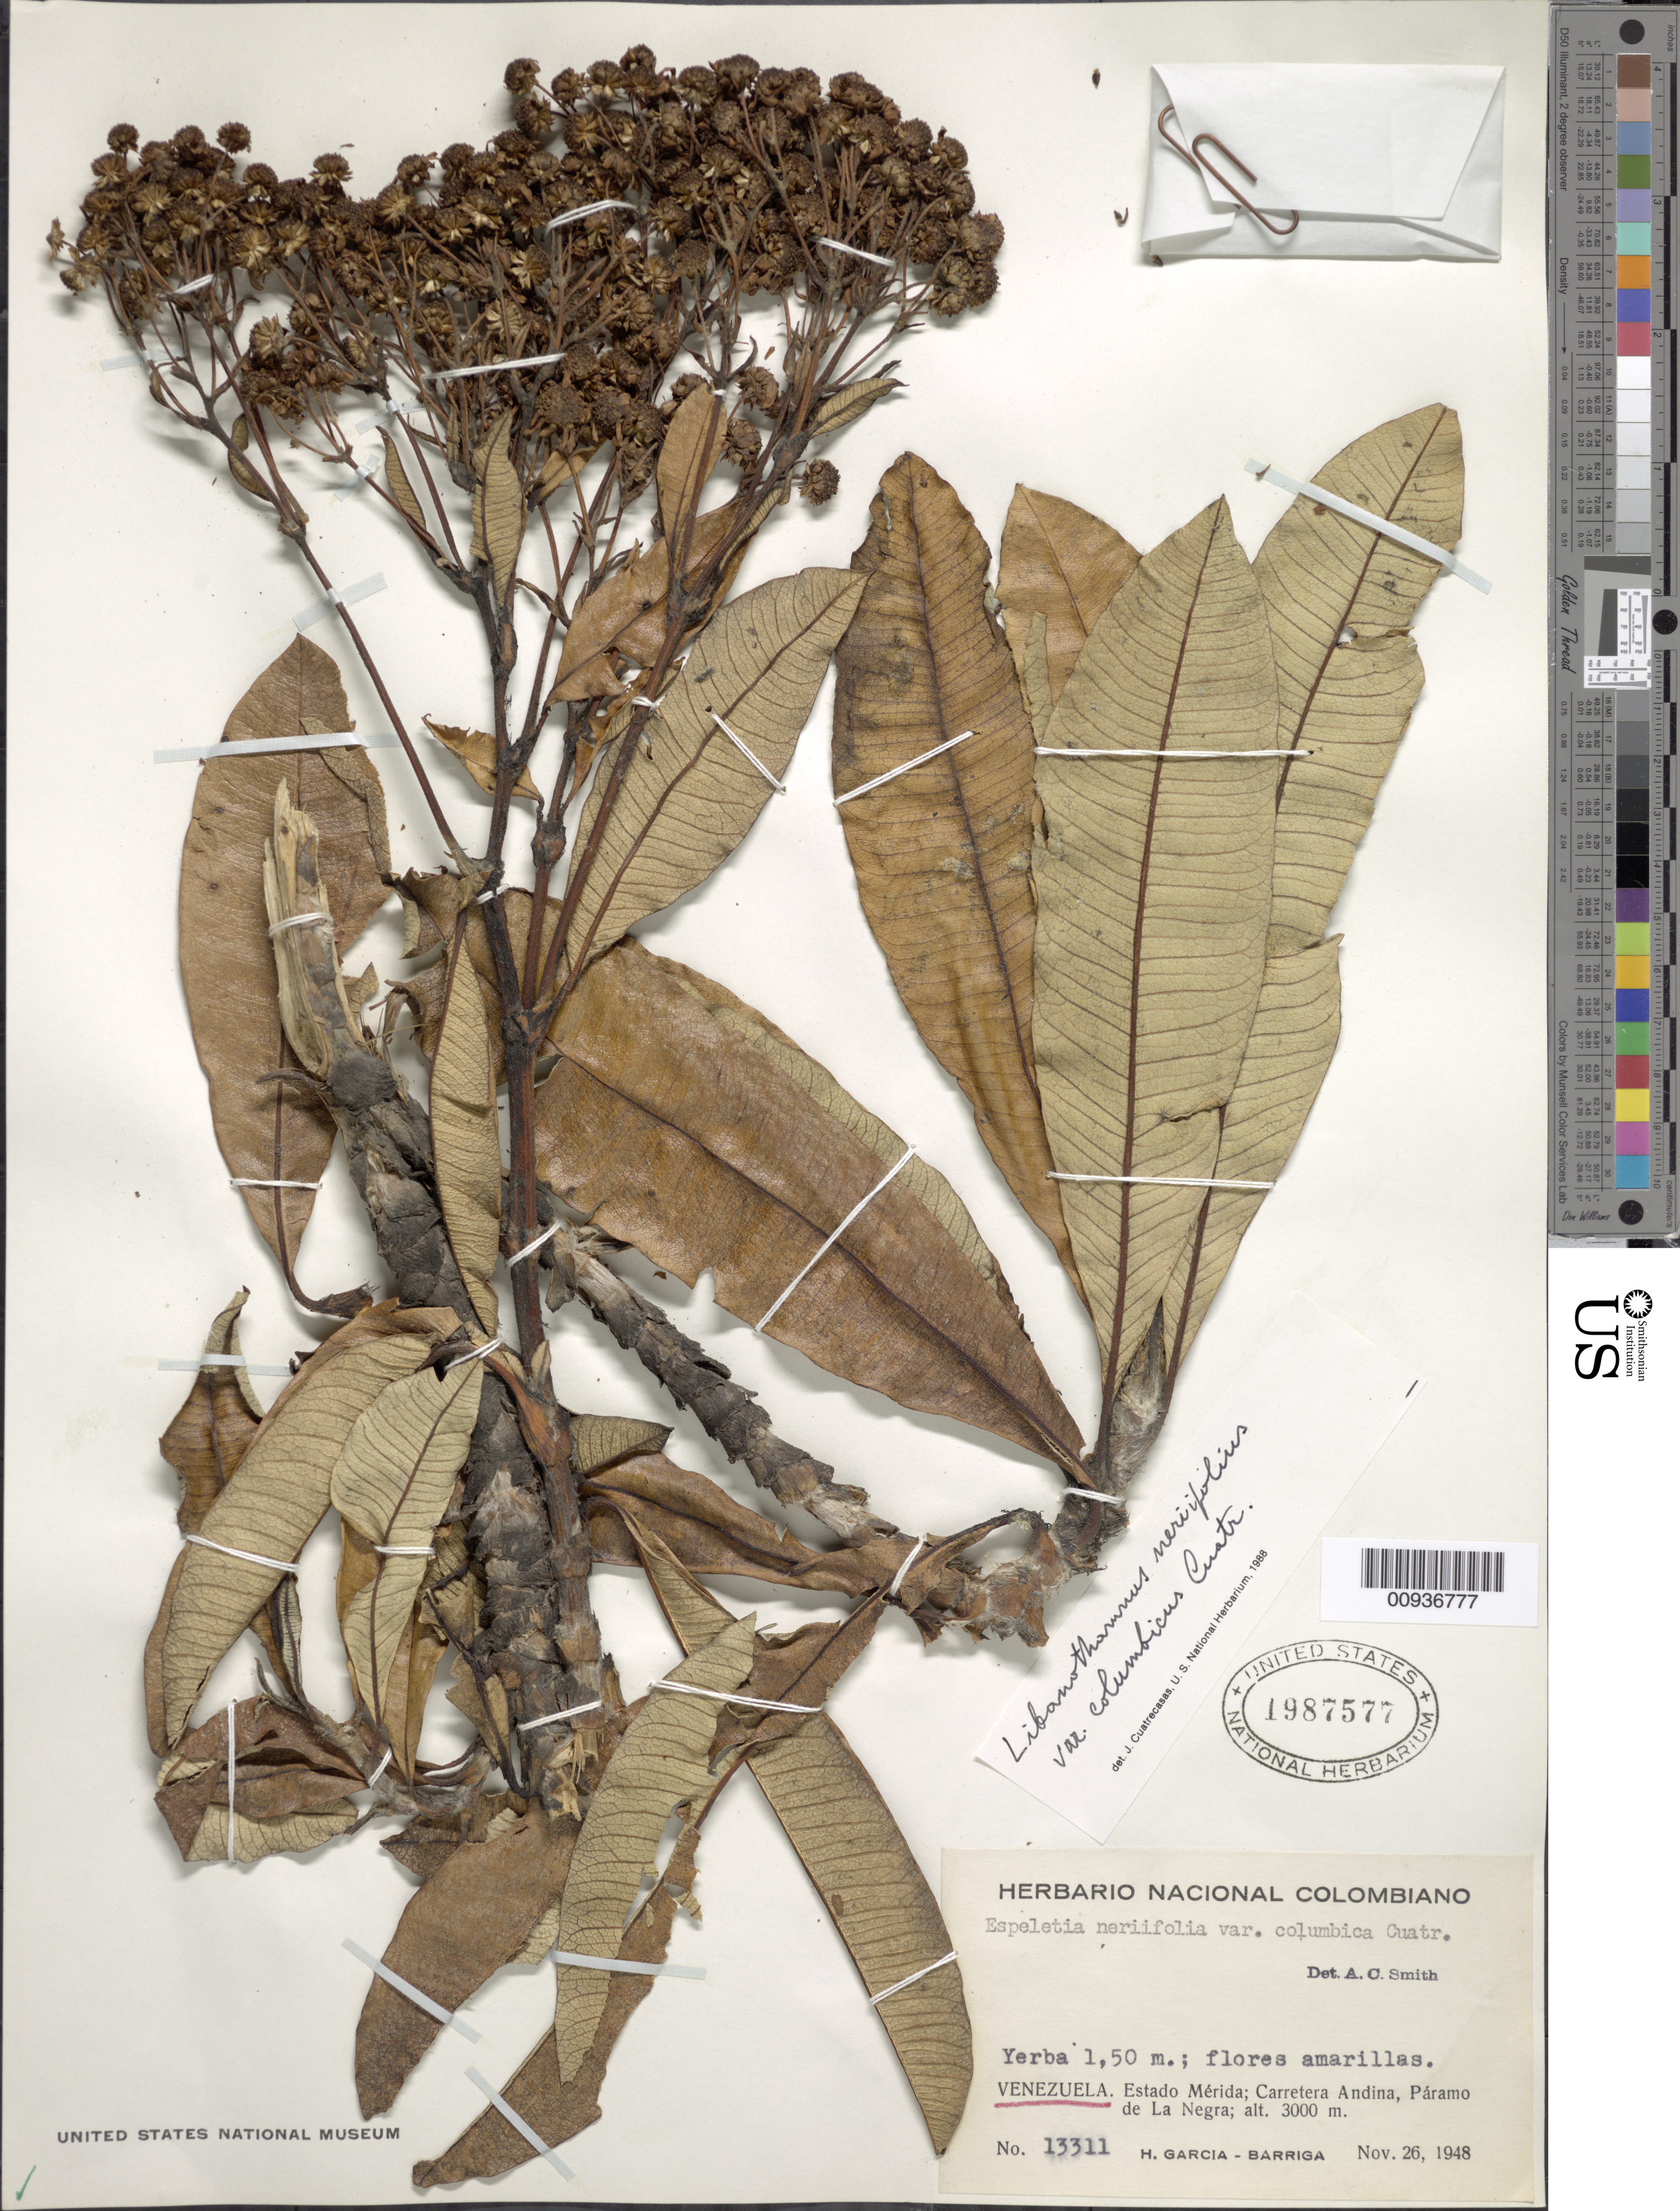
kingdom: Plantae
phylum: Tracheophyta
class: Magnoliopsida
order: Asterales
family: Asteraceae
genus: Libanothamnus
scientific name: Libanothamnus neriifolius var. columbicus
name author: (Cuatrec.) Cuatrec.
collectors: H. García Barriga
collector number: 13311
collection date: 1948-11-26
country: Venezuela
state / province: Mérida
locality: Páramo de La Negra. Carretera Andina.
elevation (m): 3000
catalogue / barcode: US 1987577